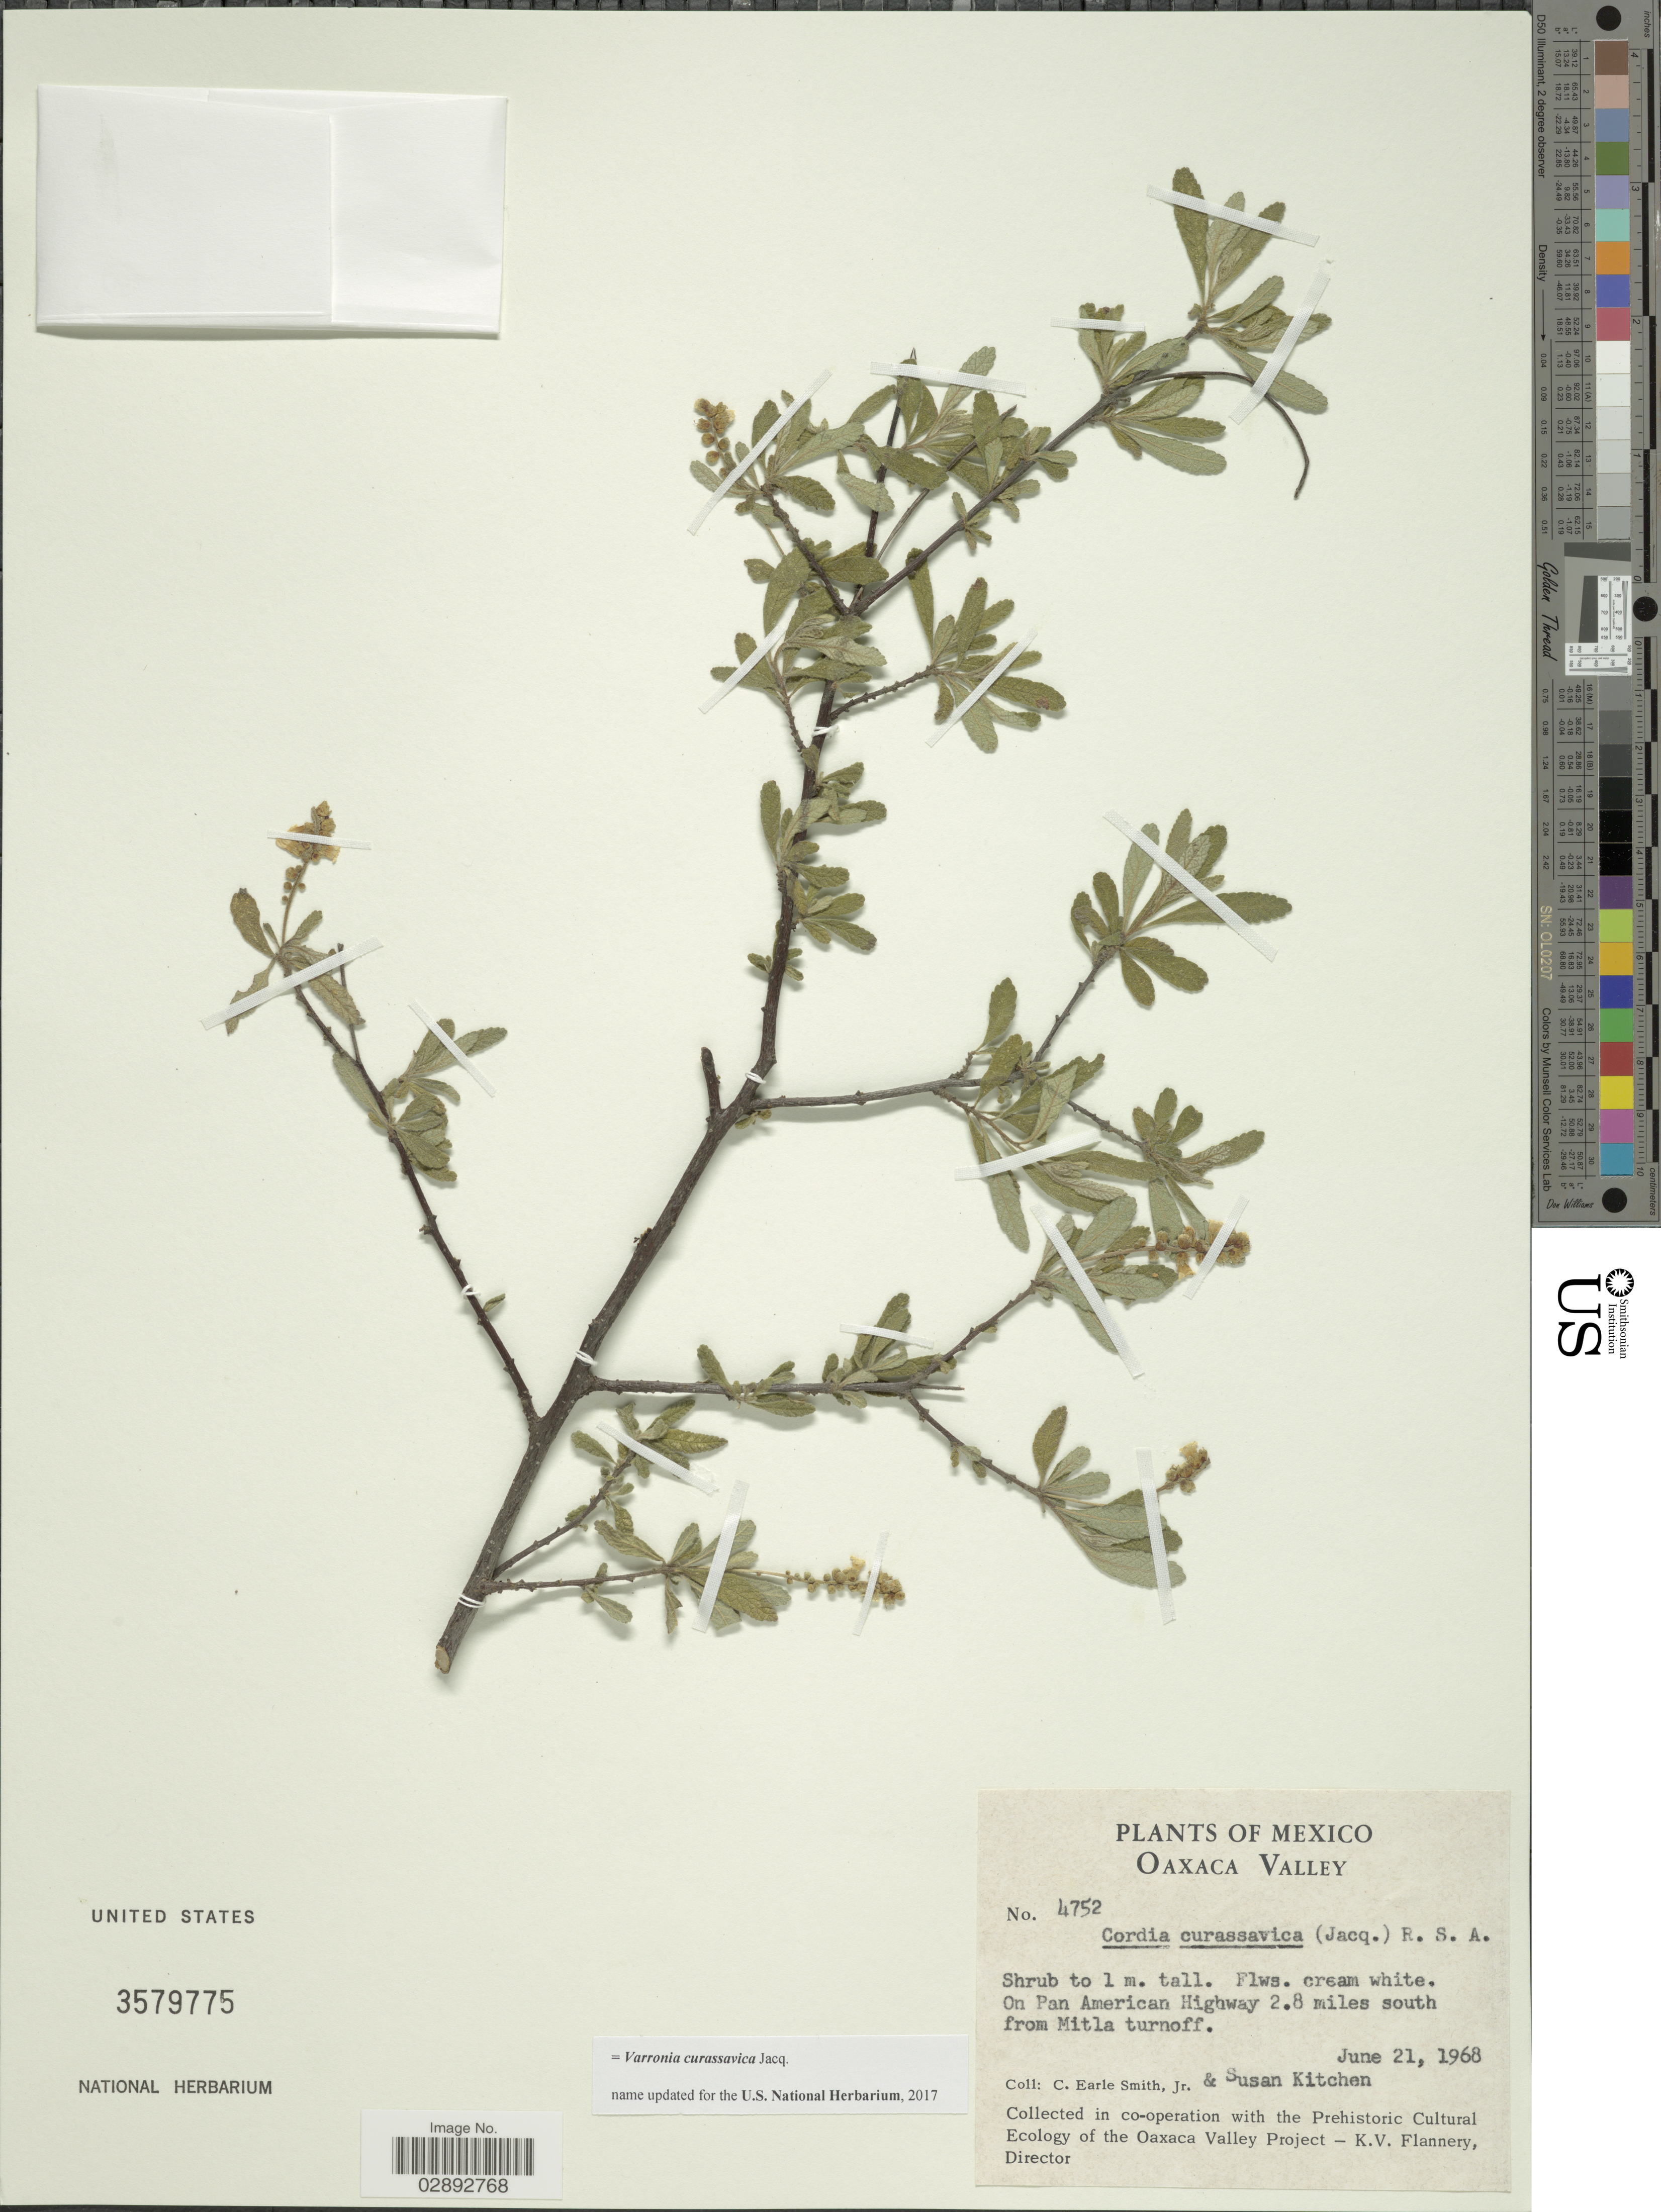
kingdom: Plantae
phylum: Tracheophyta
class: Magnoliopsida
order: Boraginales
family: Cordiaceae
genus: Varronia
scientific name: Varronia curassavica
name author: Jacq.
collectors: C. E. Smith Jr. & S. Kitchen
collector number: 4752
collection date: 1968-06-21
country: Mexico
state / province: Oaxaca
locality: Oaxaca Valley. On Pan American Highway 2.8 miles south from Mitla turnoff.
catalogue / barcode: US 3579775